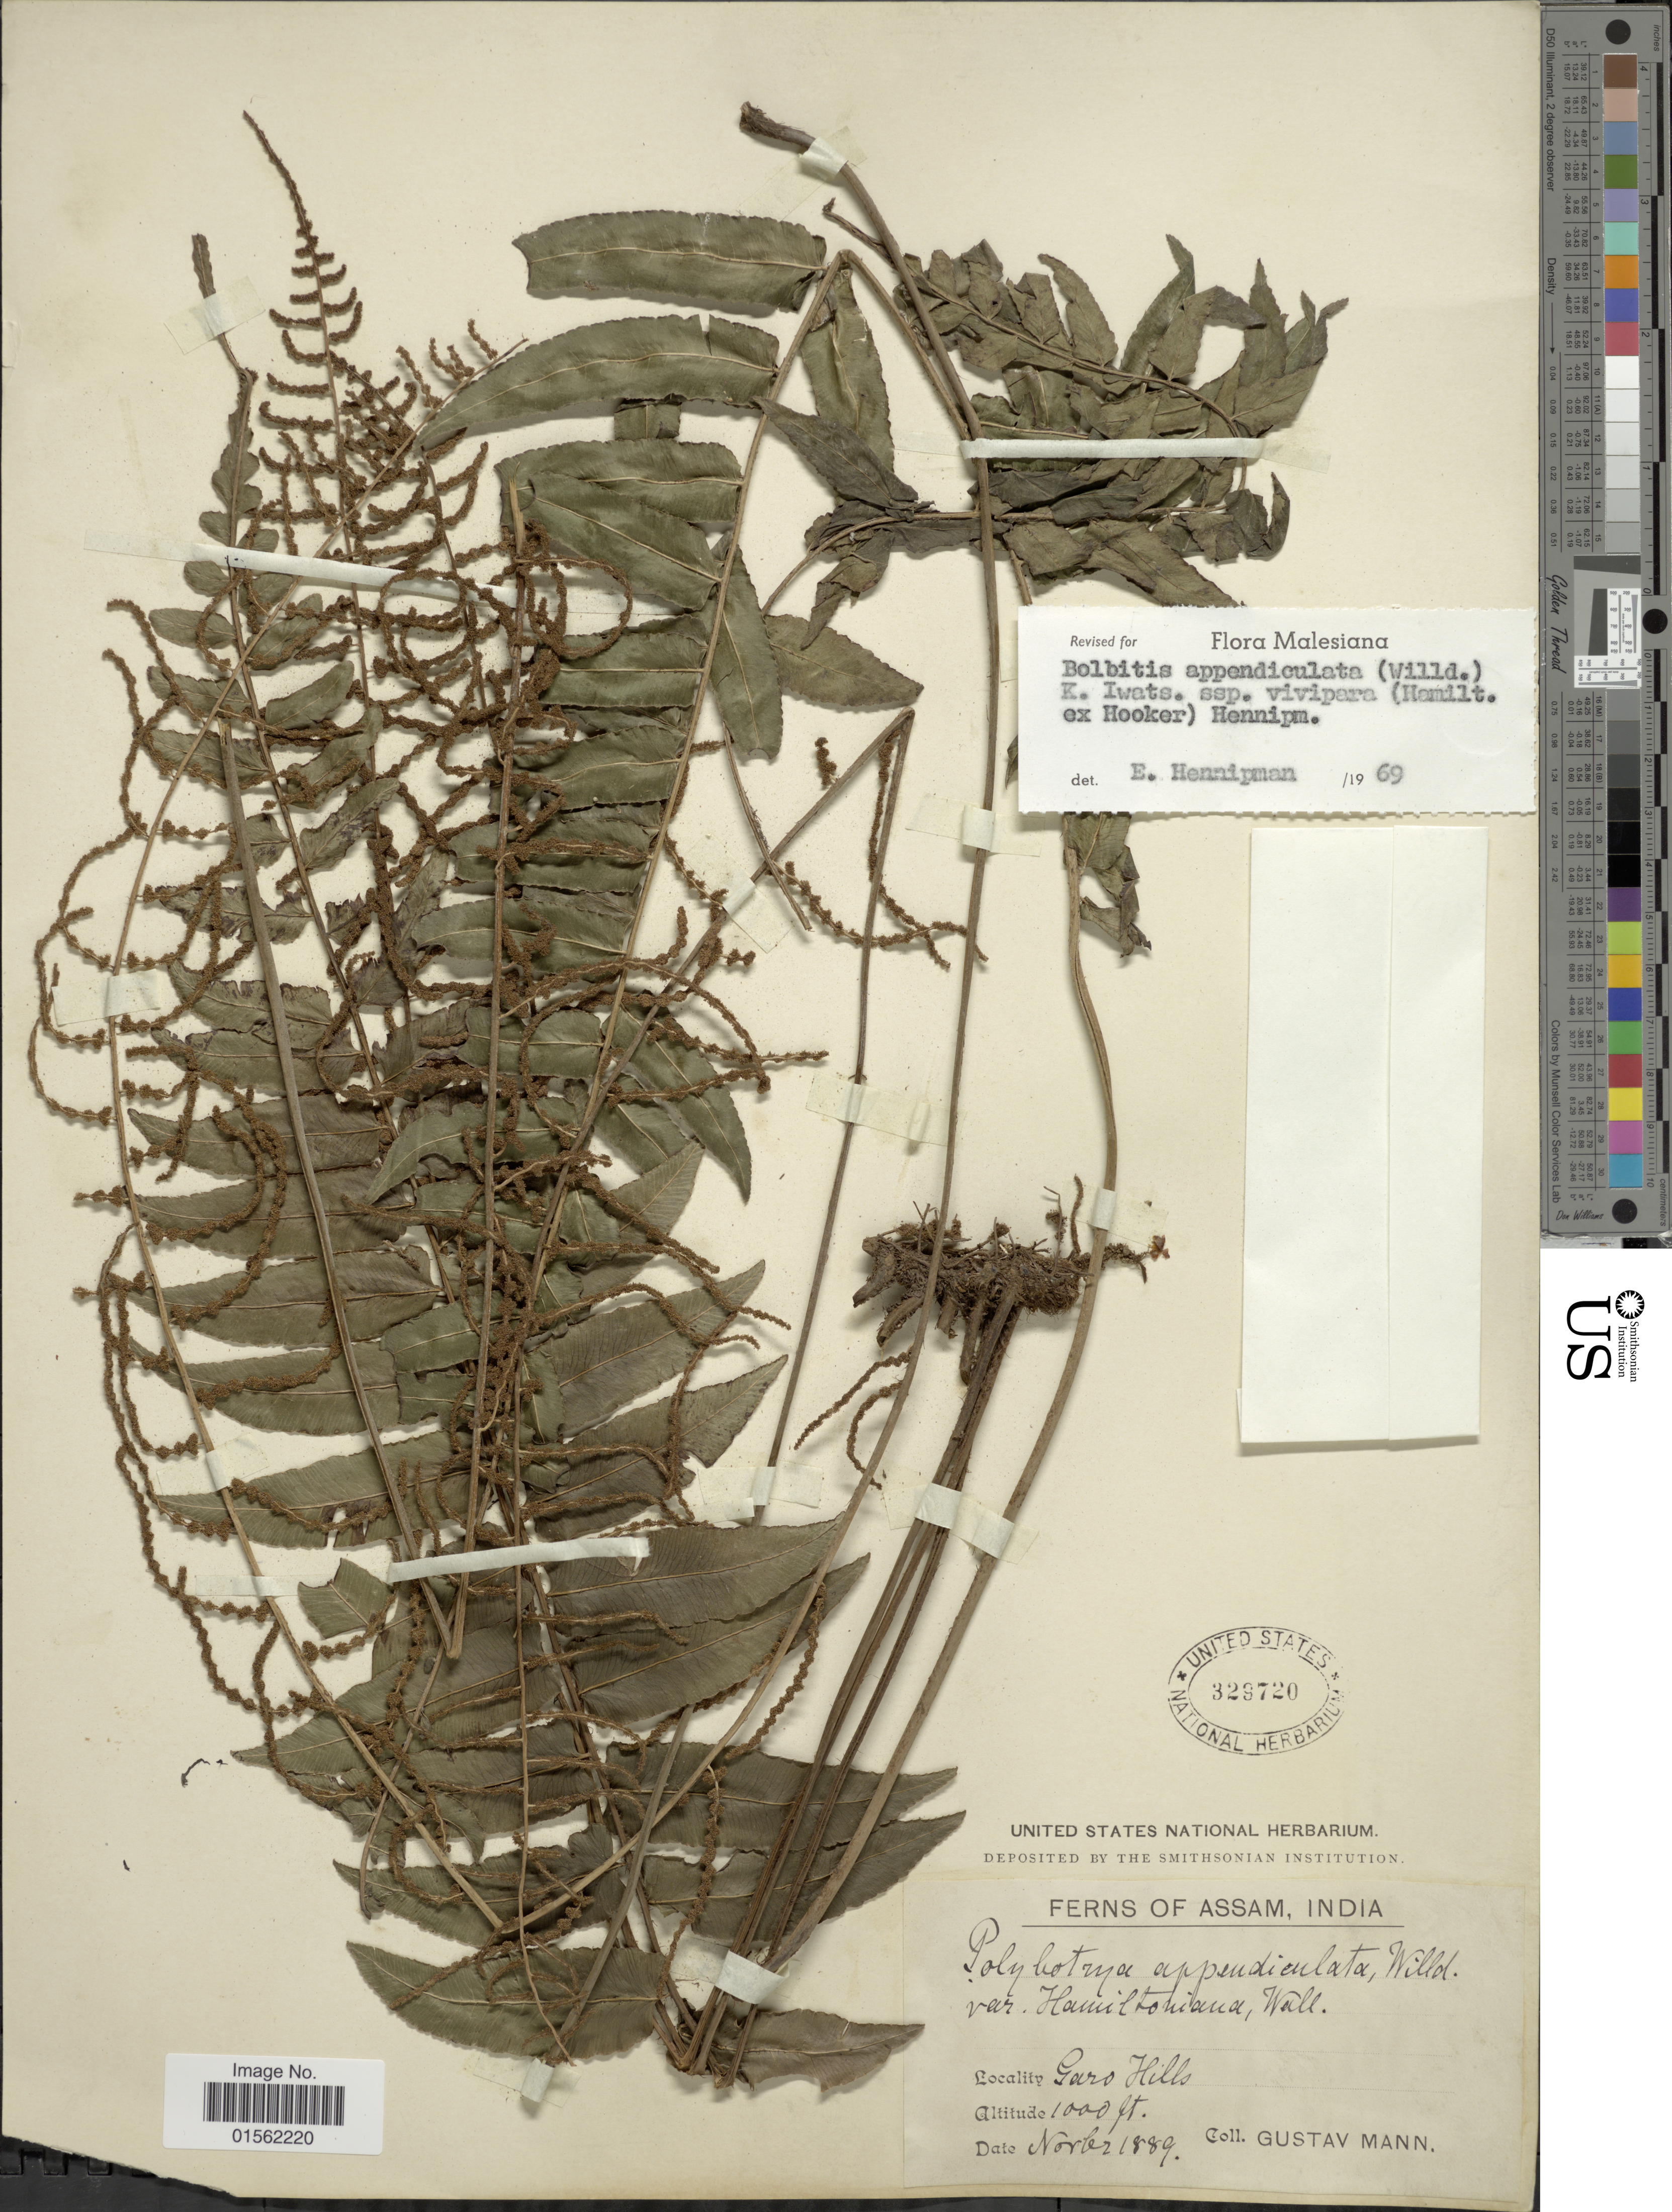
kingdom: Plantae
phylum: Tracheophyta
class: Polypodiopsida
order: Polypodiales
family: Dryopteridaceae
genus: Bolbitis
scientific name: Bolbitis appendiculata subsp. vivipara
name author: (Buch.-Ham. ex Hook.) Hennipman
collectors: G. Mann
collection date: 1889-11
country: India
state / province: Assam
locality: India, Gars Hills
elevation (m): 305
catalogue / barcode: US 329720